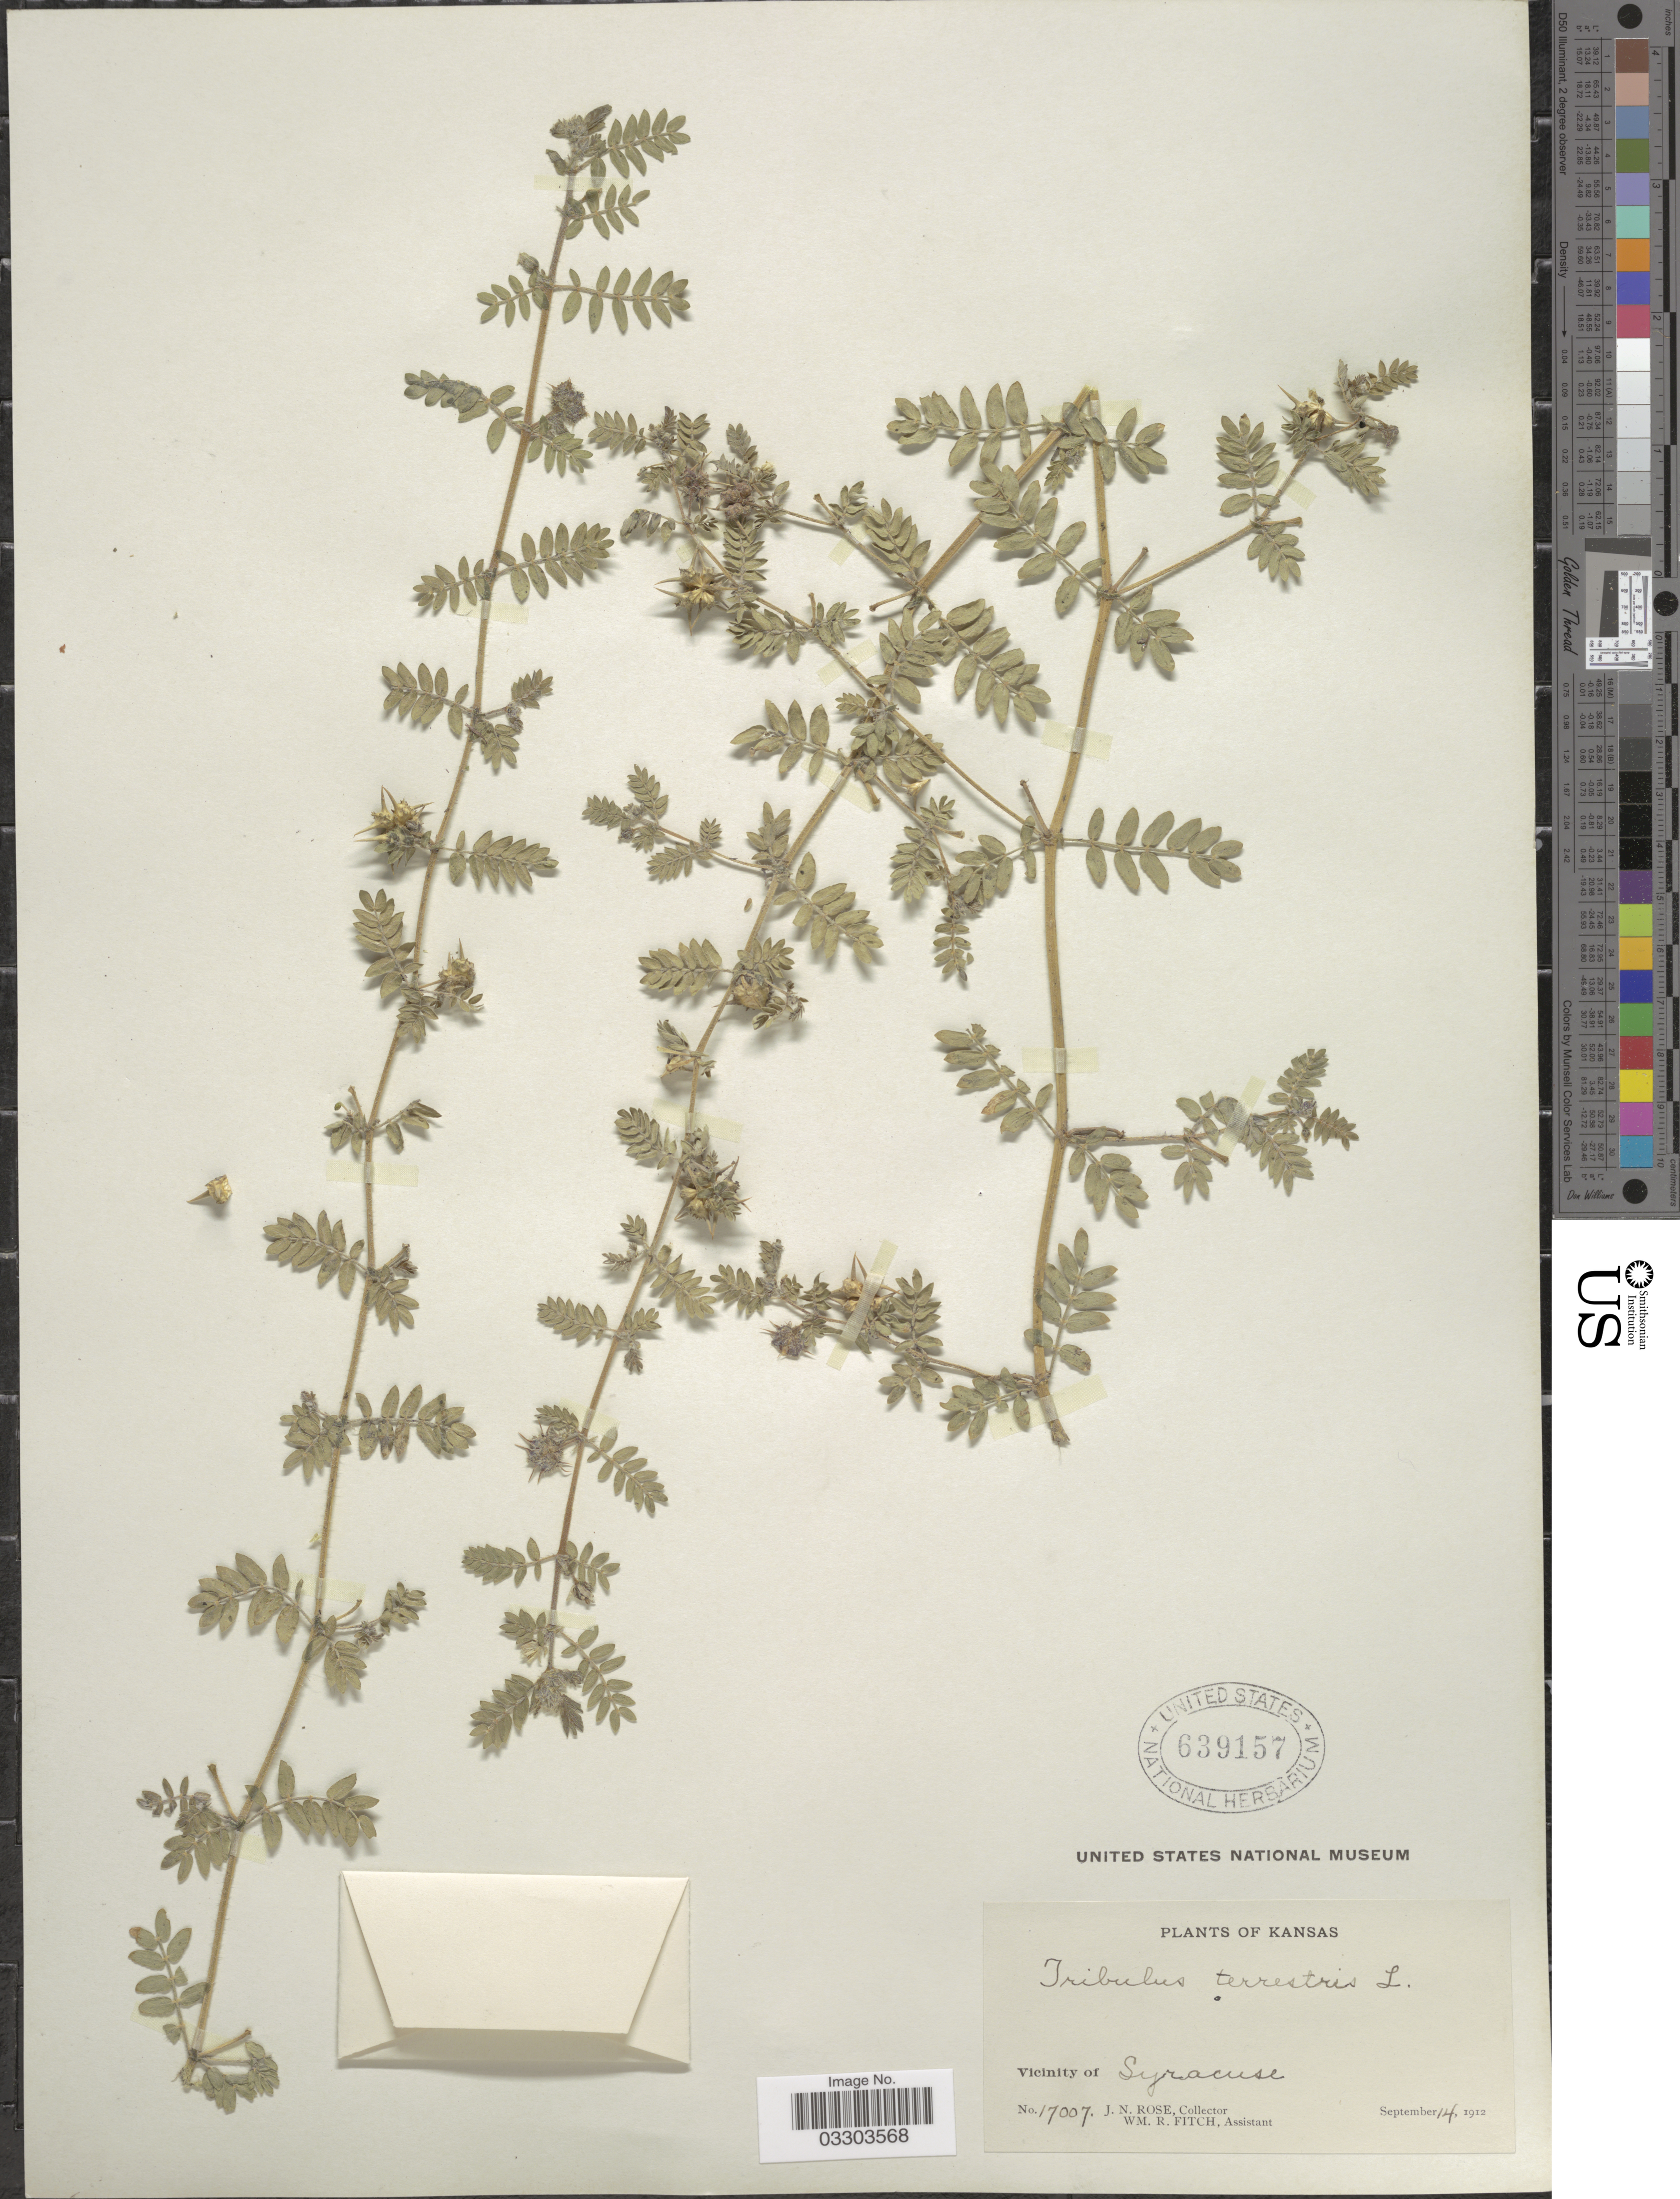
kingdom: Plantae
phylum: Tracheophyta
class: Magnoliopsida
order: Zygophyllales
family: Zygophyllaceae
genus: Tribulus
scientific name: Tribulus terrestris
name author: L.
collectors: J. N. Rose & W. R. Fitch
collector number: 17007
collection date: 1912-09-14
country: United States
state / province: Kansas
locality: Vicinity of Syracuse.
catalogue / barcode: US 639157